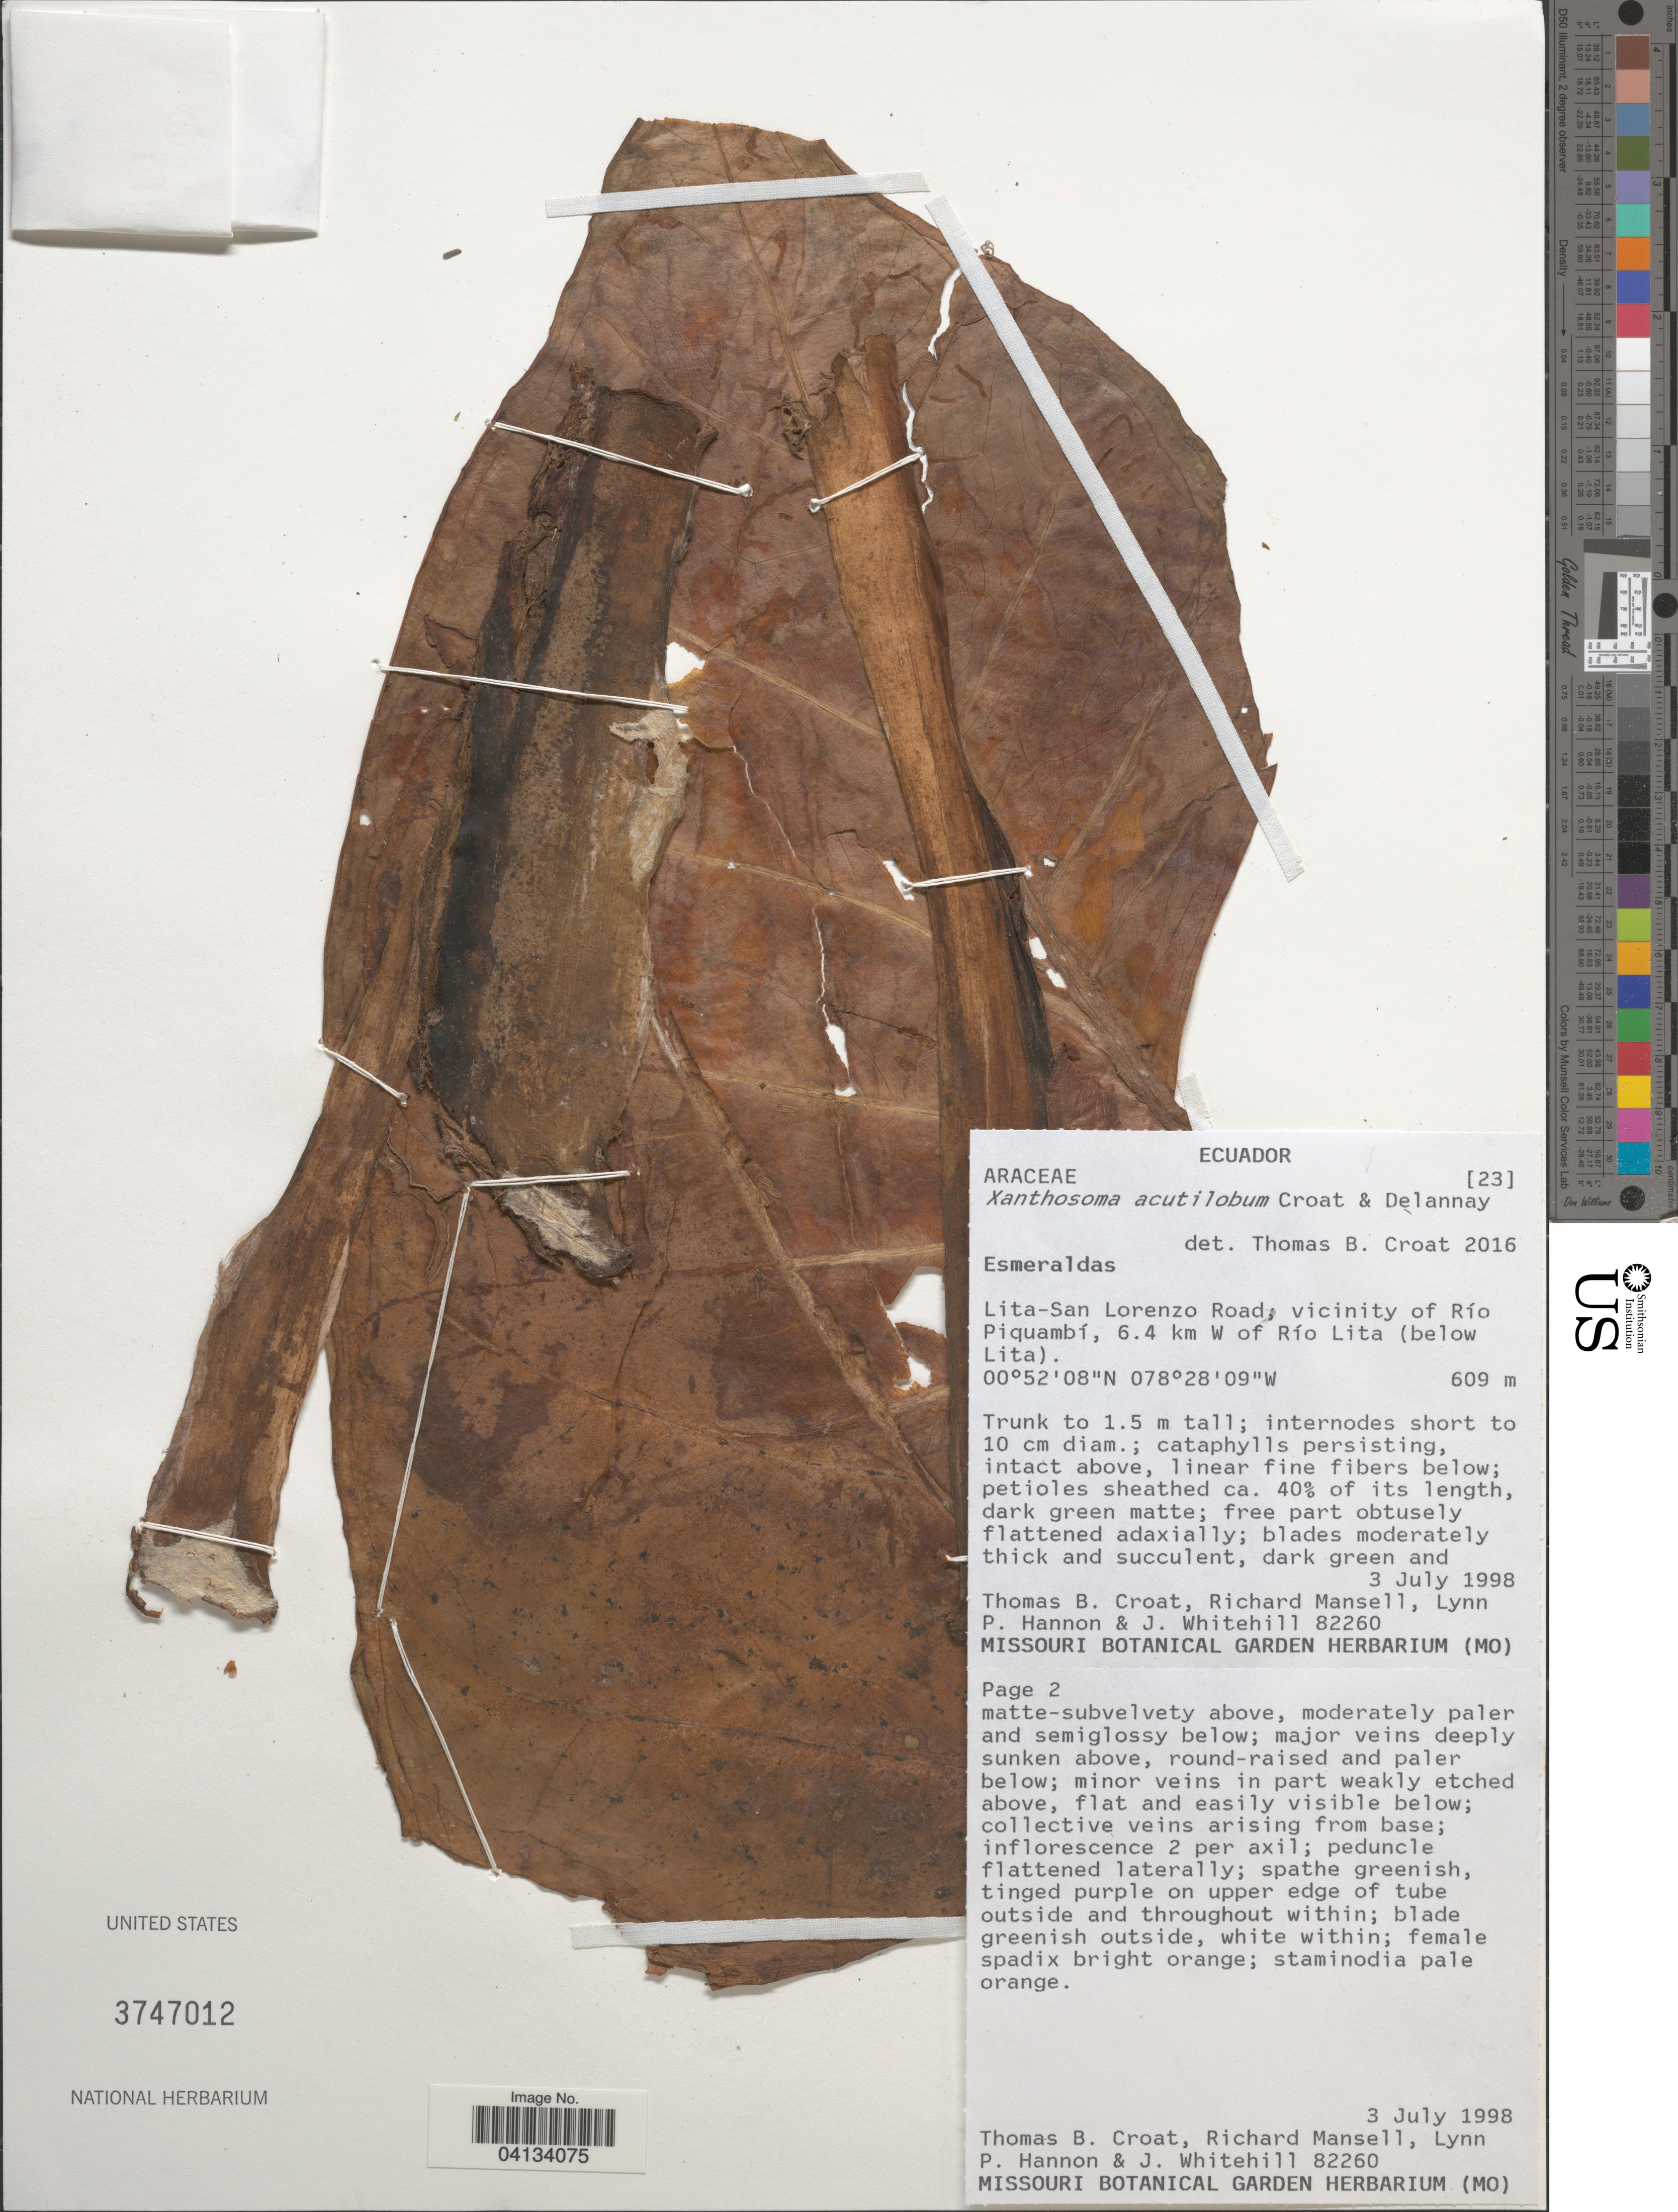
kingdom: Plantae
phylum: Tracheophyta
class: Liliopsida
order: Alismatales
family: Araceae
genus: Xanthosoma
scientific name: Xanthosoma acutilobum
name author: Croat & Delannay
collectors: T. B. Croat, R. Mansell, L. Hannon & J. Whitehill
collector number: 82260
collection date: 1998-07-03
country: Ecuador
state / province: Esmeraldas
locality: Lita-San Lorenzo Road, vicinity of Río Piquambí, 6.4 km W of Río Lita (below Lita).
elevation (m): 609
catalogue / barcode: US 3747012